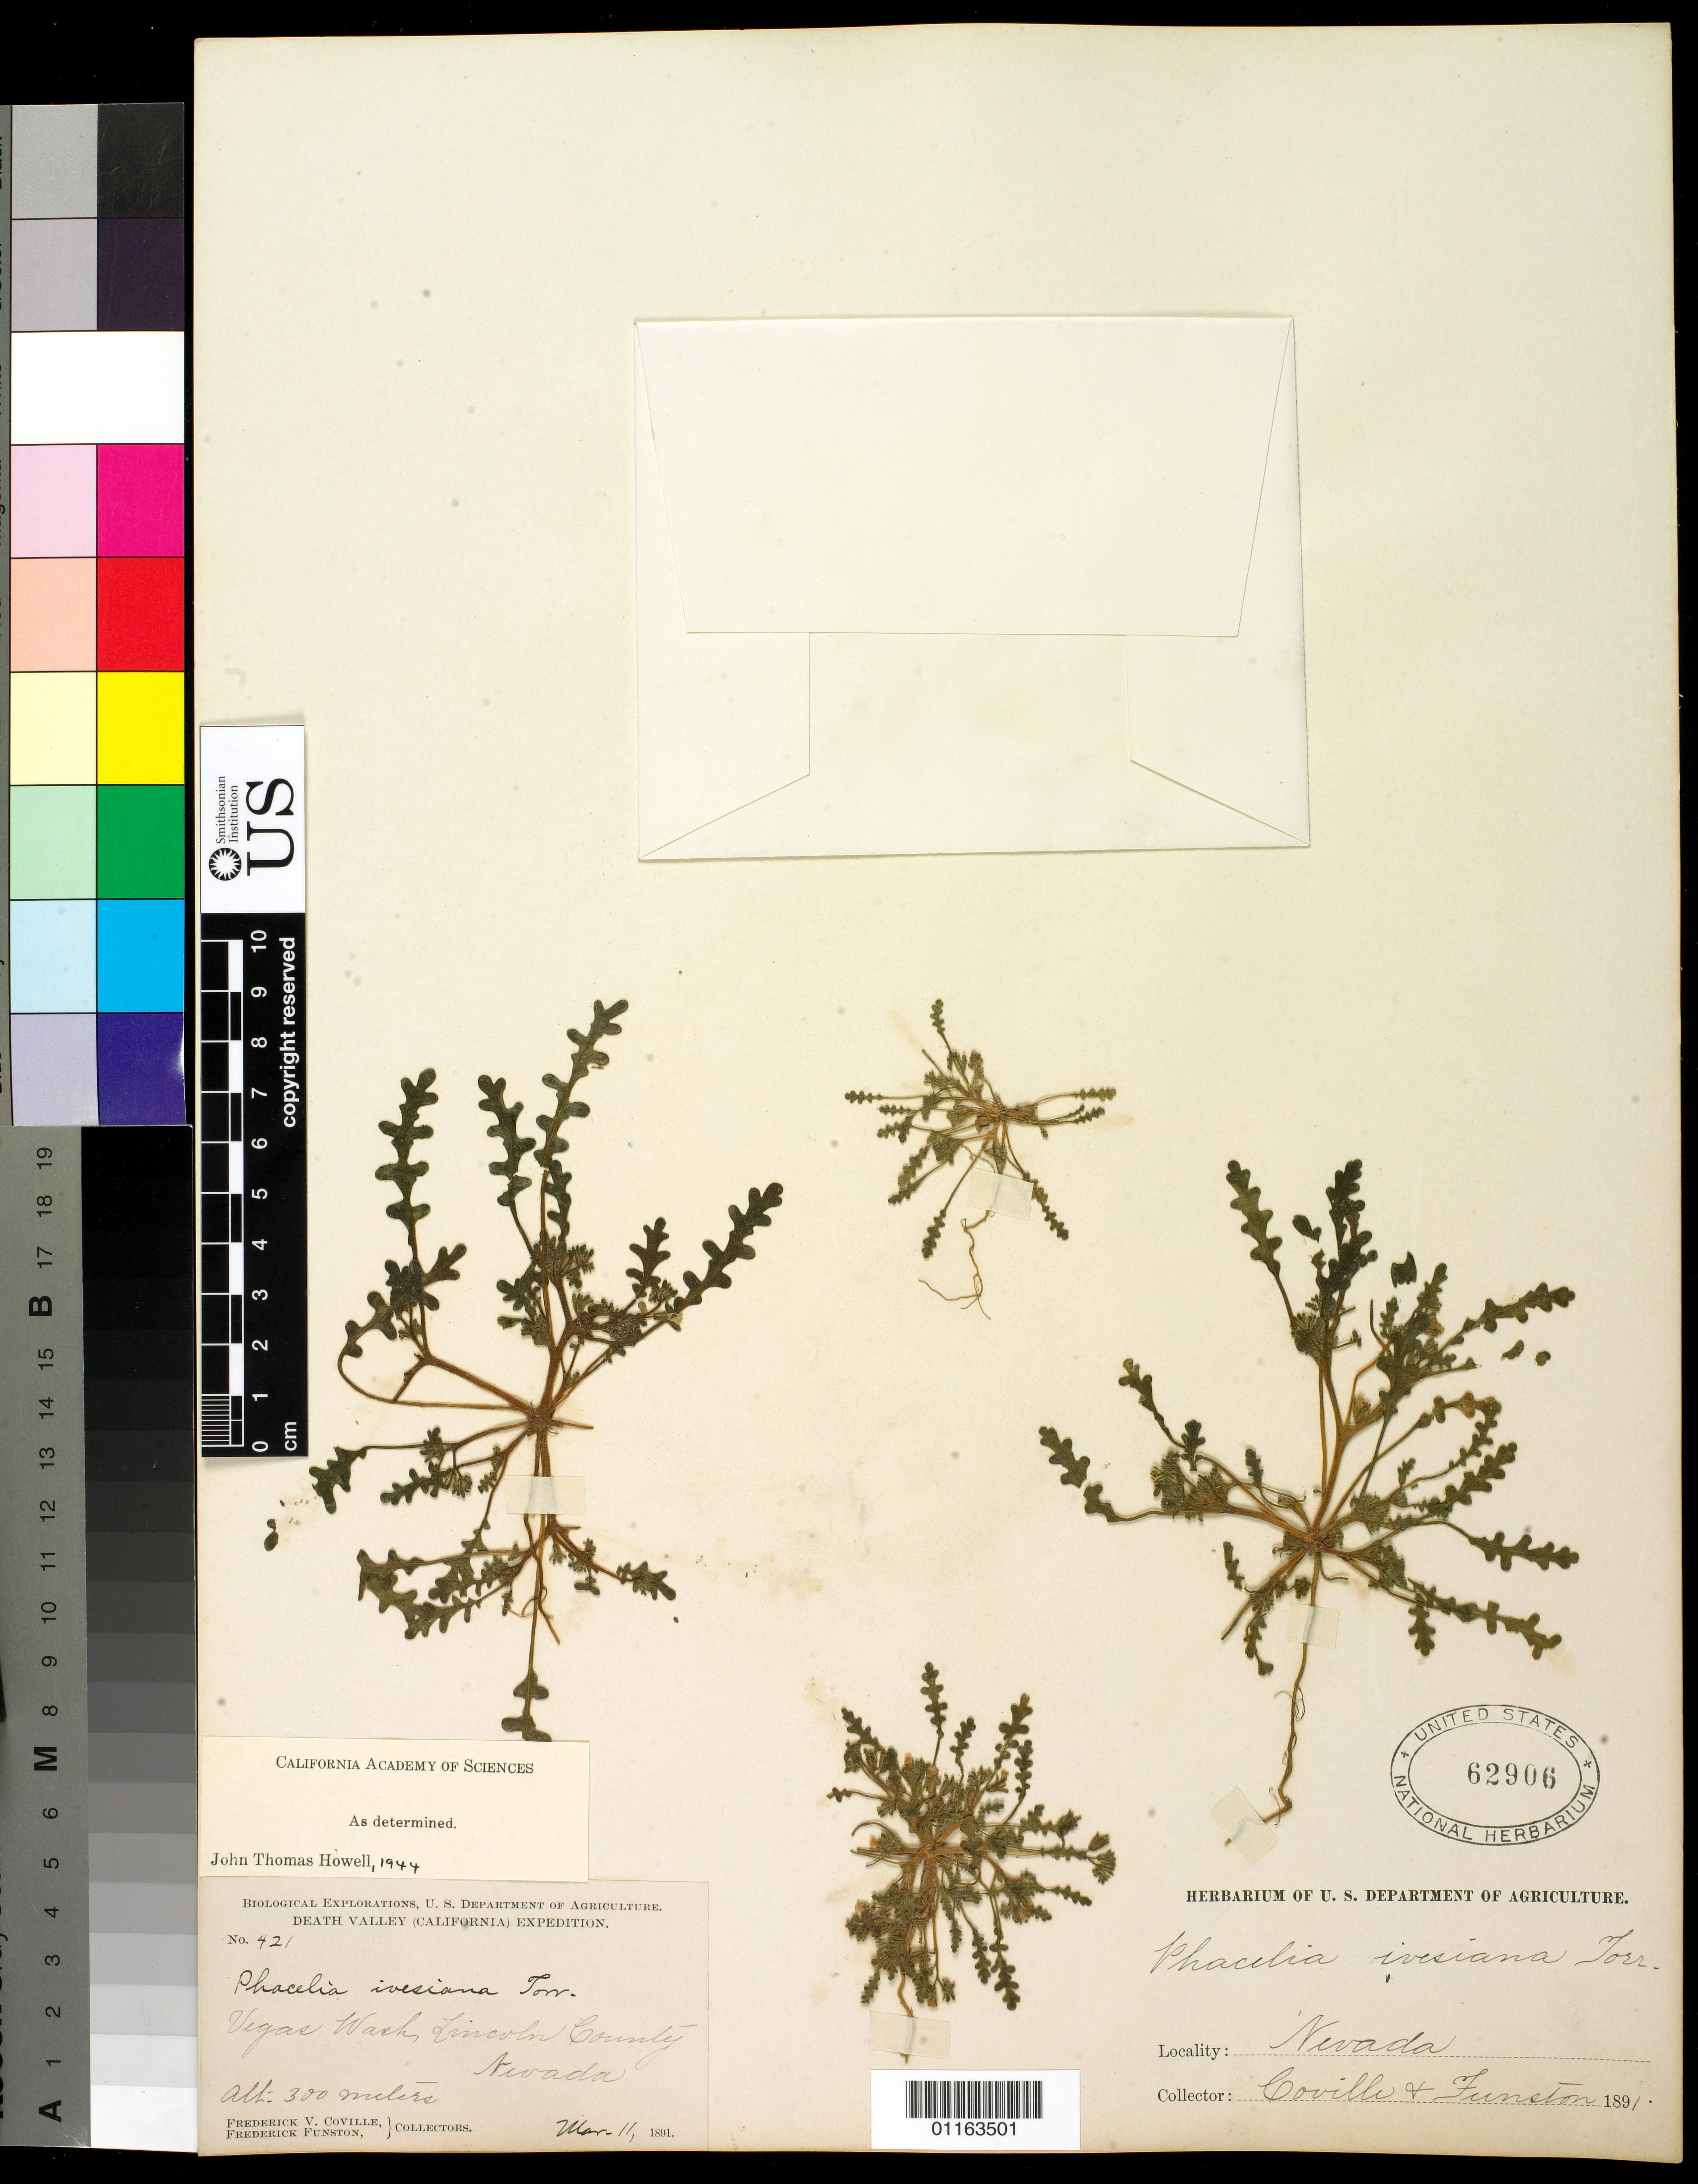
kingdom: Plantae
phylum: Tracheophyta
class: Magnoliopsida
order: Boraginales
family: Hydrophyllaceae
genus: Phacelia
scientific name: Phacelia ivesiana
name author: Torr.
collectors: F. V. Coville & F. Funston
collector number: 421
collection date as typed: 11 Mar 1891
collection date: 1891-03-11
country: United States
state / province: Nevada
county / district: Lincoln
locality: Vegas Wash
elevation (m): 300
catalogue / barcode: US 62906